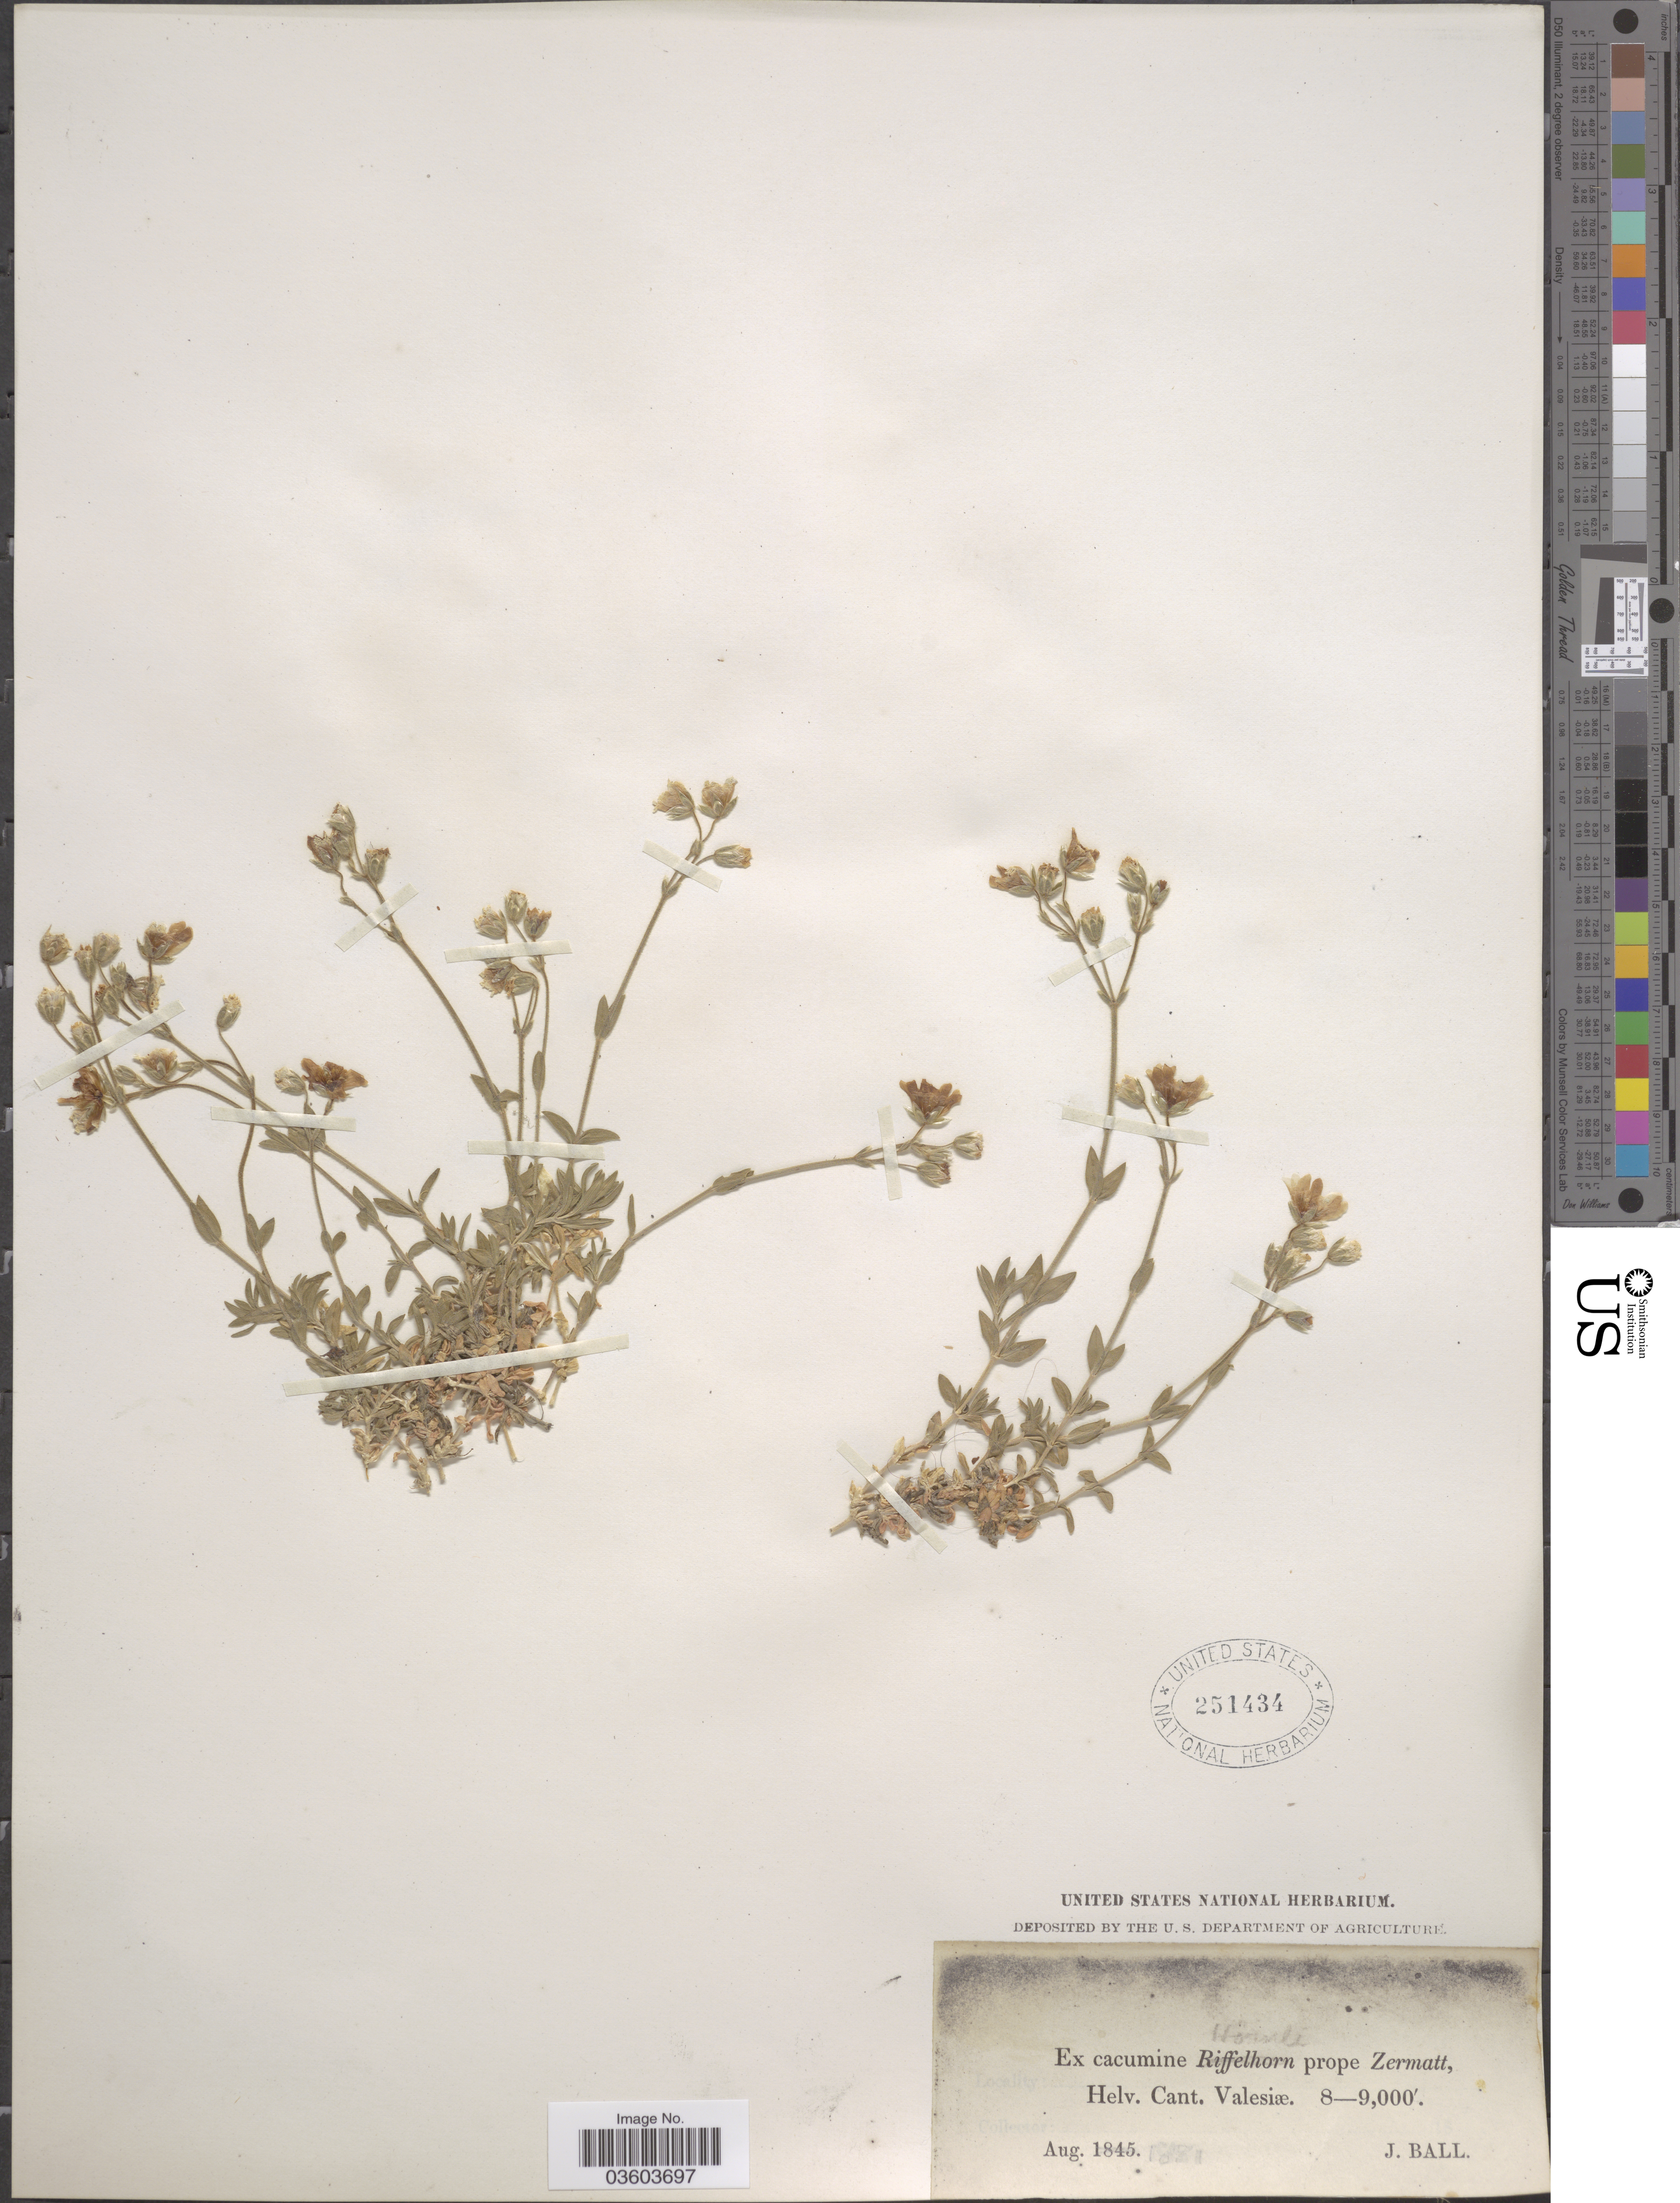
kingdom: Plantae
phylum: Tracheophyta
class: Magnoliopsida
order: Caryophyllales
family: Caryophyllaceae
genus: Cerastium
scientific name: Cerastium sp.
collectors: J. Ball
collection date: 1881-08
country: Switzerland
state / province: Valais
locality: Ex cacumine Hörnli prope Zermatt, Helv. Cant. Valesiæ.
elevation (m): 2438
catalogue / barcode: US 251434